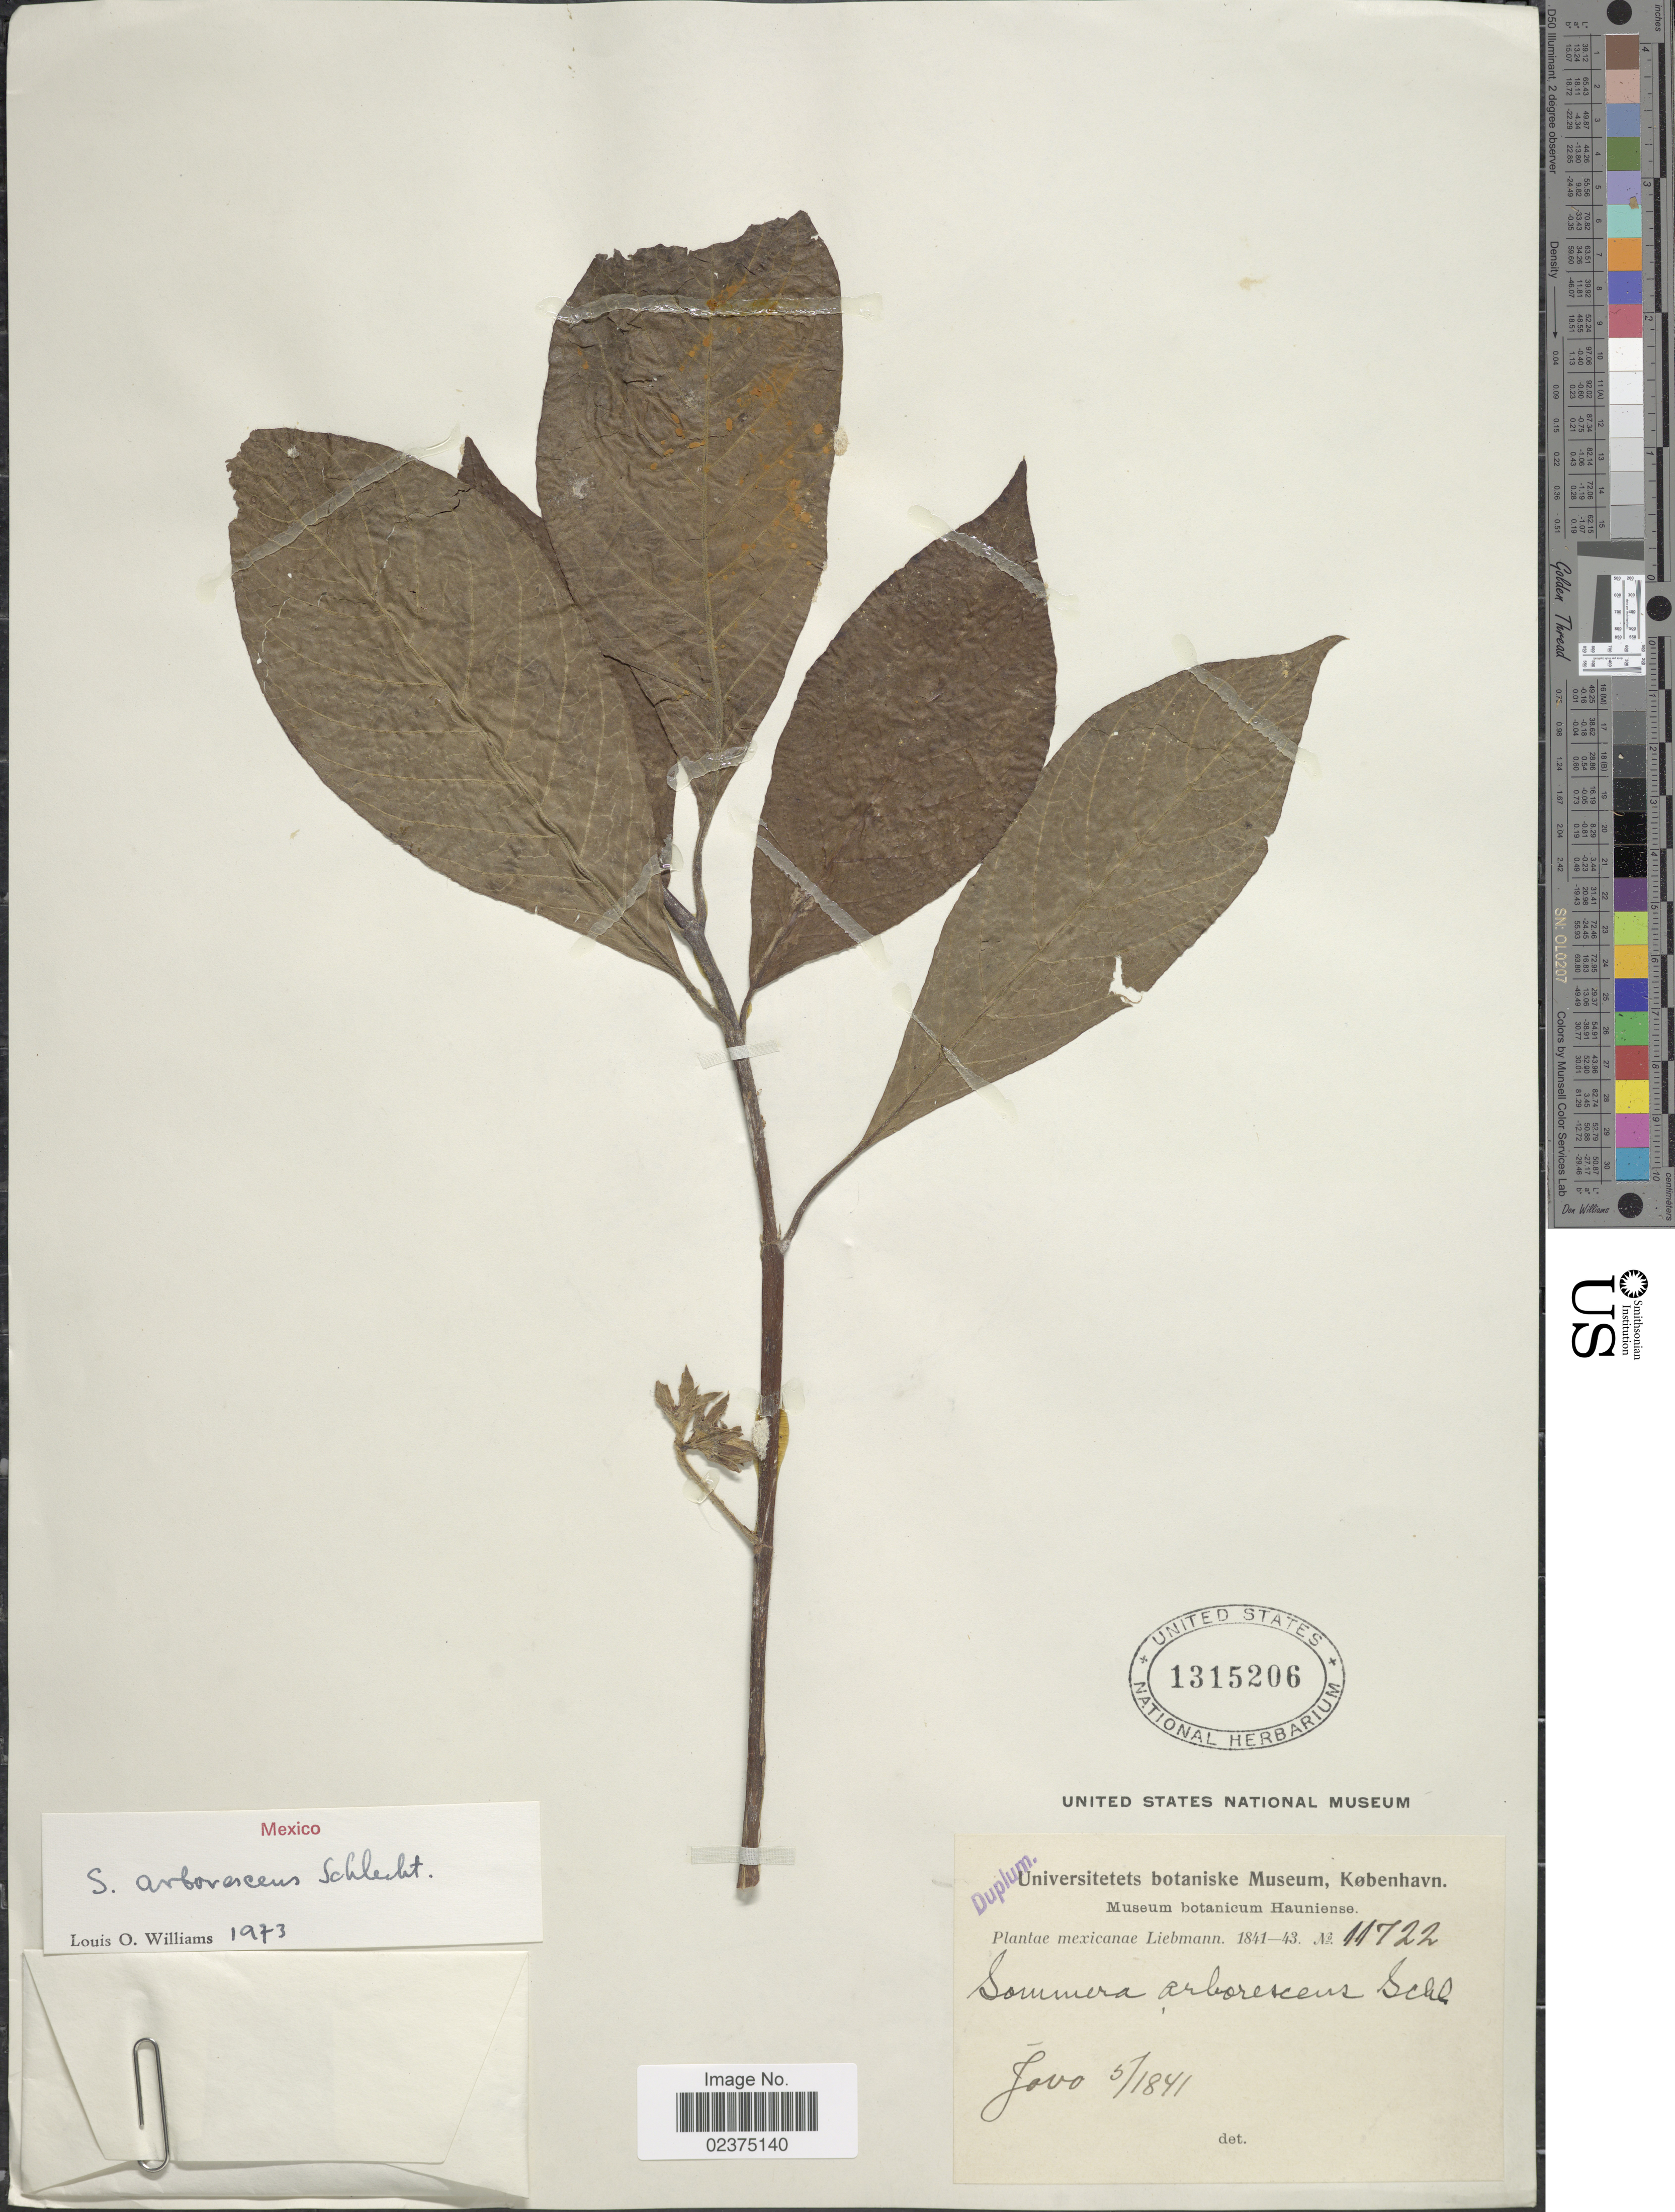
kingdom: Plantae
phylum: Tracheophyta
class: Magnoliopsida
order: Gentianales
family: Rubiaceae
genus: Sommera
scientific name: Sommera arborescens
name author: Schltdl.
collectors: Liebmann, --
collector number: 11722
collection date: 1841-05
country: Mexico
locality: Jovo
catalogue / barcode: US 1315206